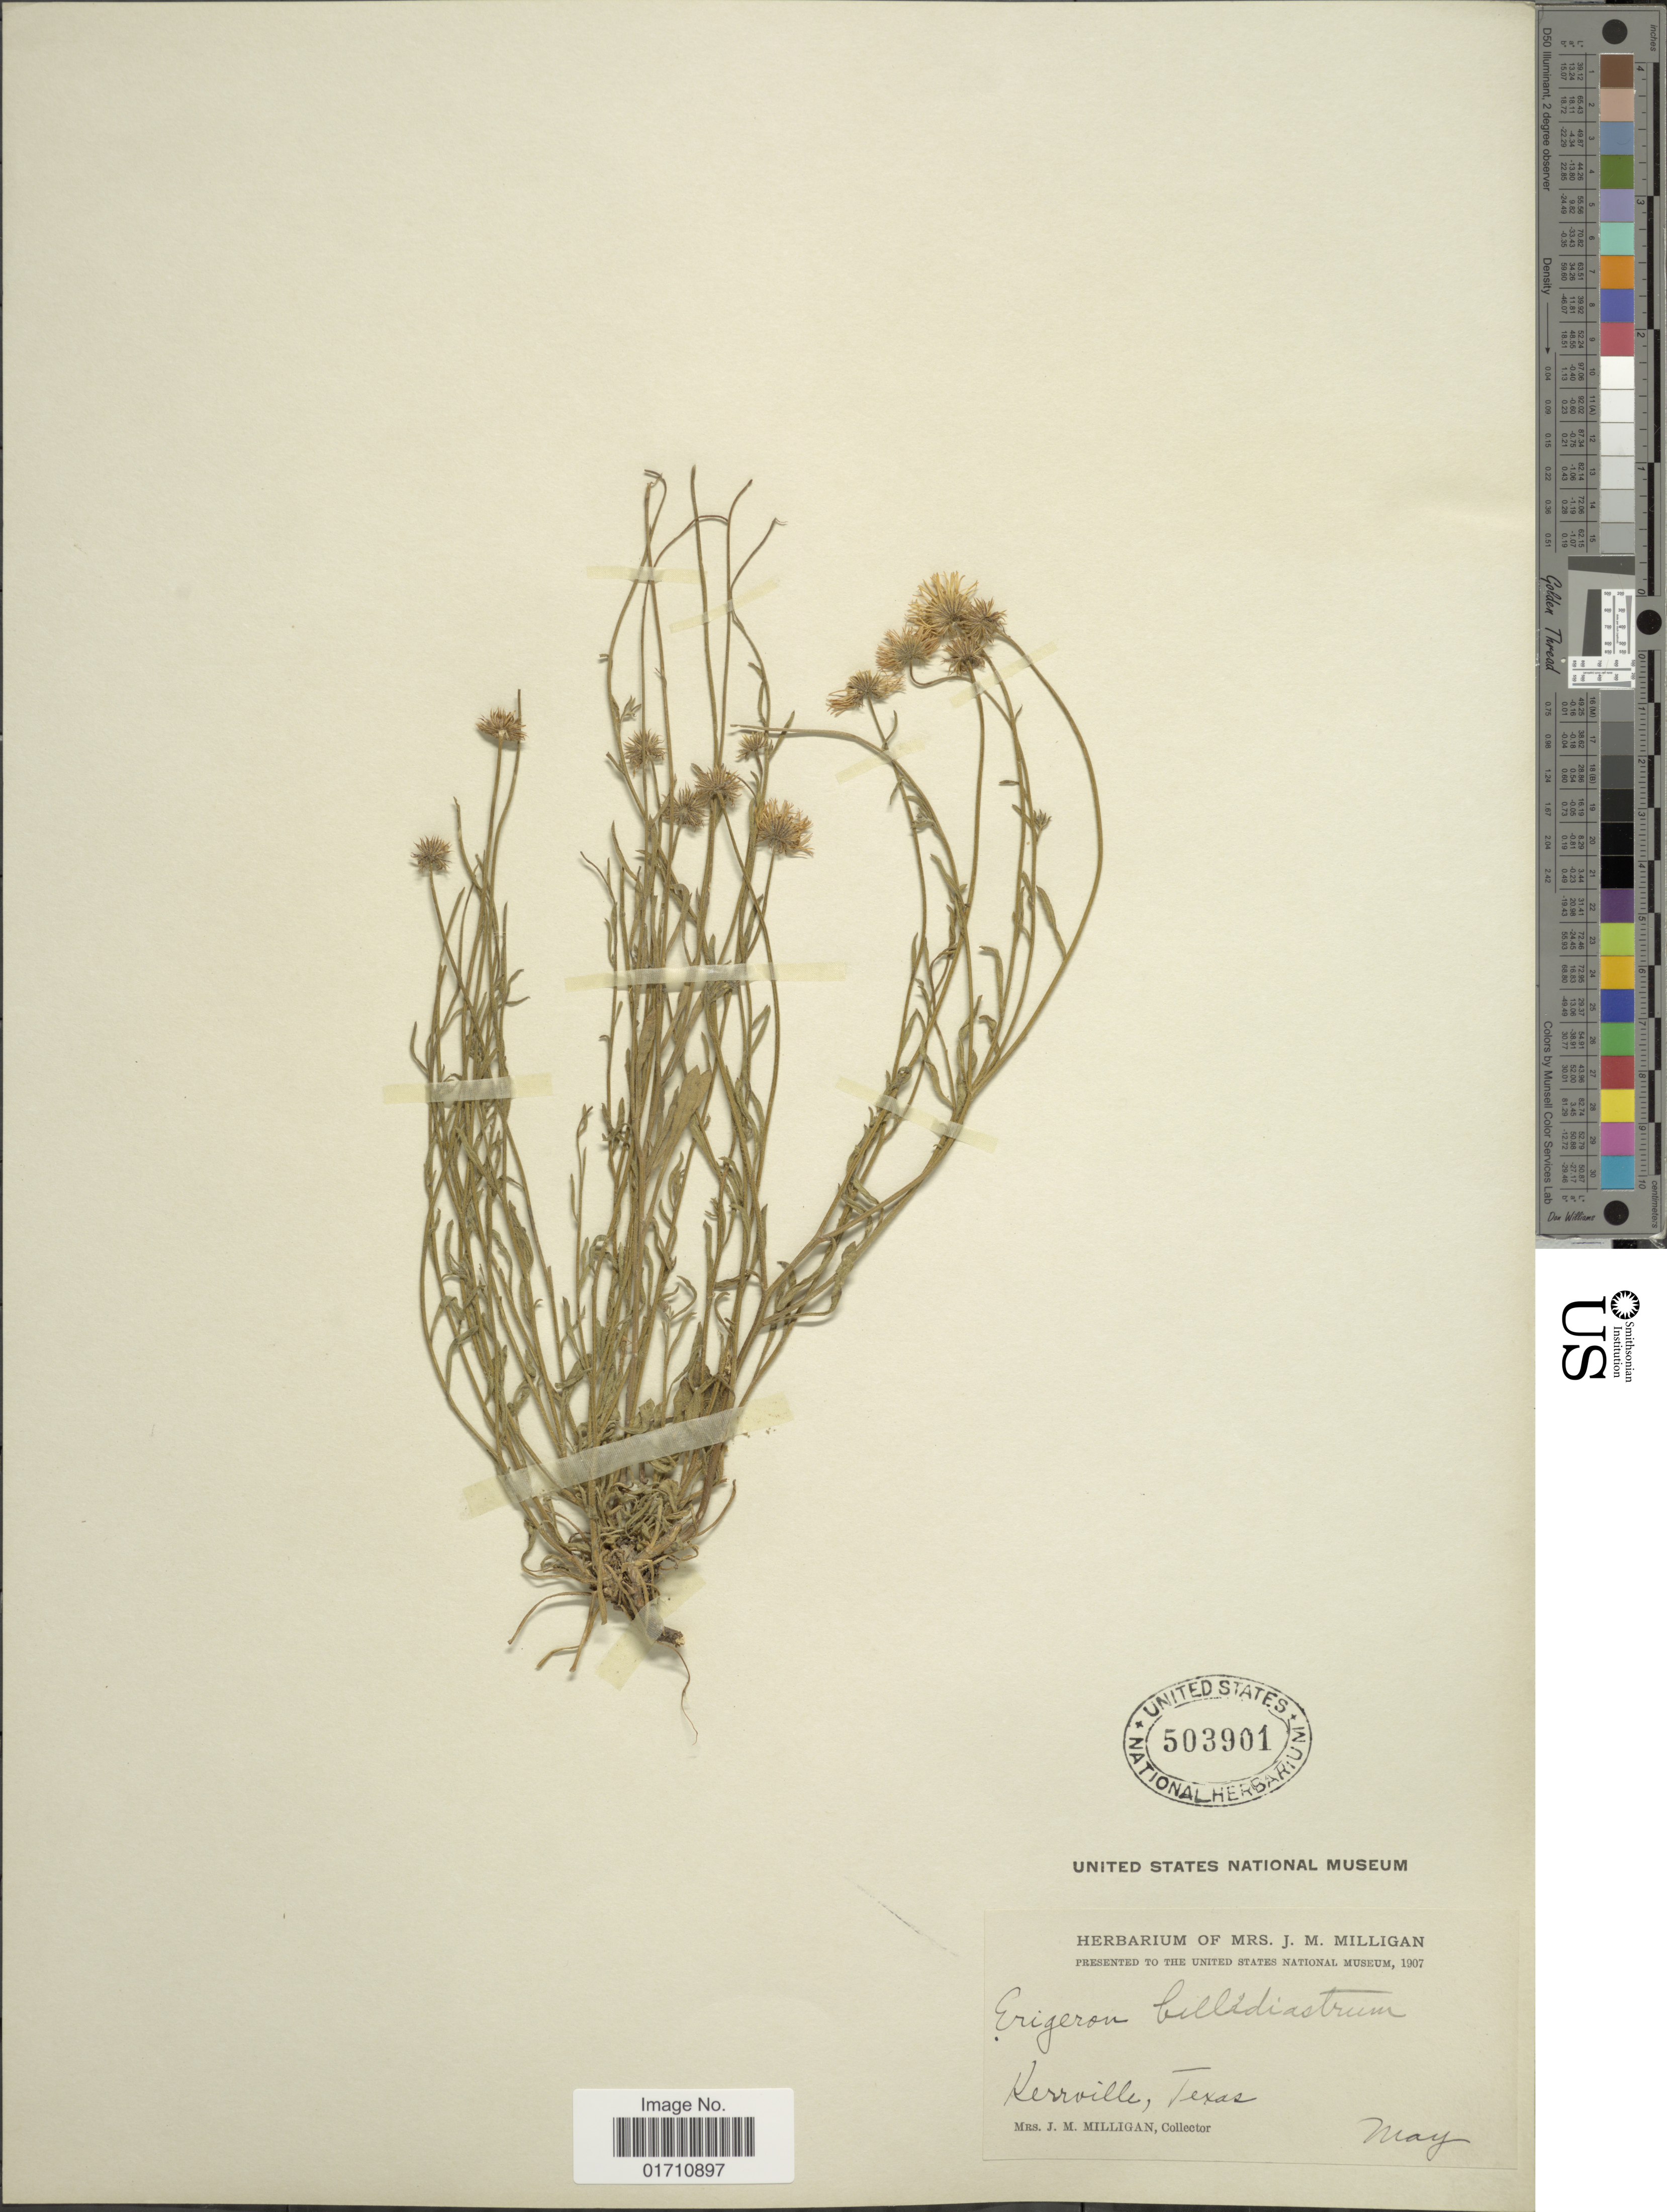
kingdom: Plantae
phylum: Tracheophyta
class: Magnoliopsida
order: Asterales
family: Asteraceae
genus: Erigeron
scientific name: Erigeron bellidiastrum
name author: Nutt.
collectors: J. M. Milligan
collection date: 1907-05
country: United States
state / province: Texas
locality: Kerrville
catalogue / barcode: US 503901